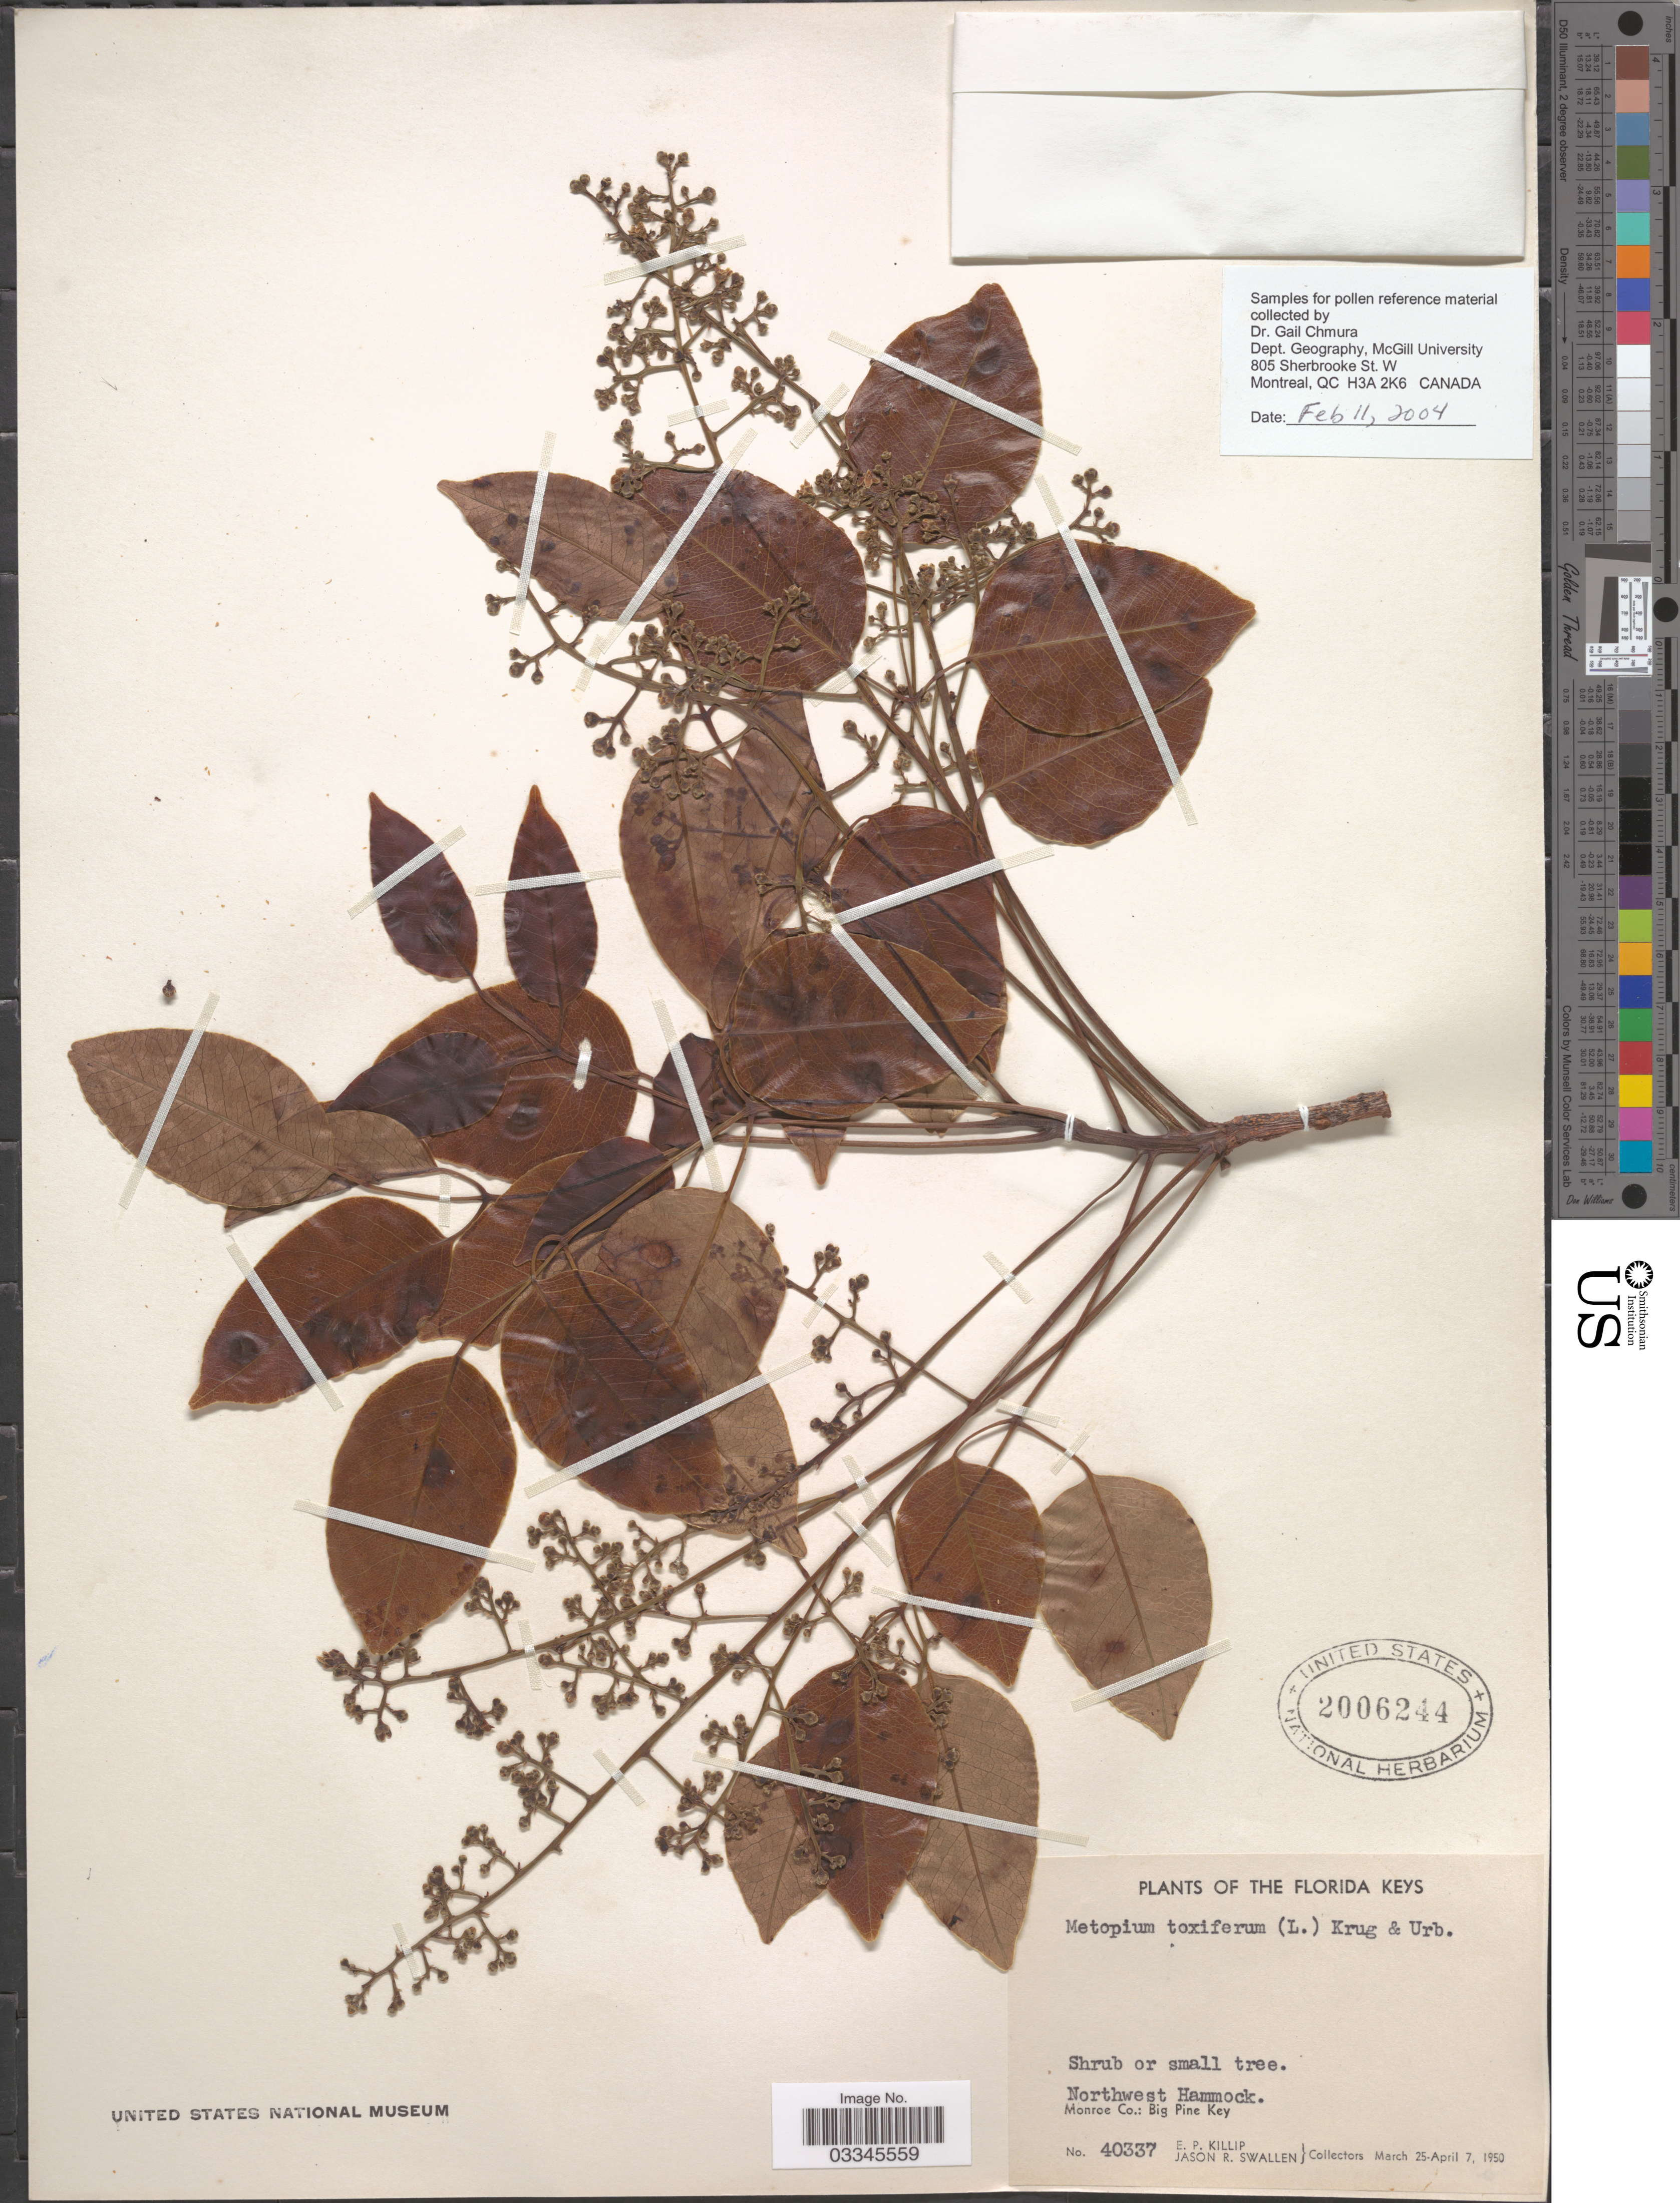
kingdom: Plantae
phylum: Tracheophyta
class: Magnoliopsida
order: Sapindales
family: Anacardiaceae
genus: Metopium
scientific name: Metopium toxiferum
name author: (L.) Krug & Urb.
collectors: E. P. Killip & J. R. Swallen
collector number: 40337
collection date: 1950-03-25/1950-04-07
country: United States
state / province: Florida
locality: Florida Keys. Northwest of Hammock. Monroe Co.: Big Pine Key.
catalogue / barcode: US 2006244